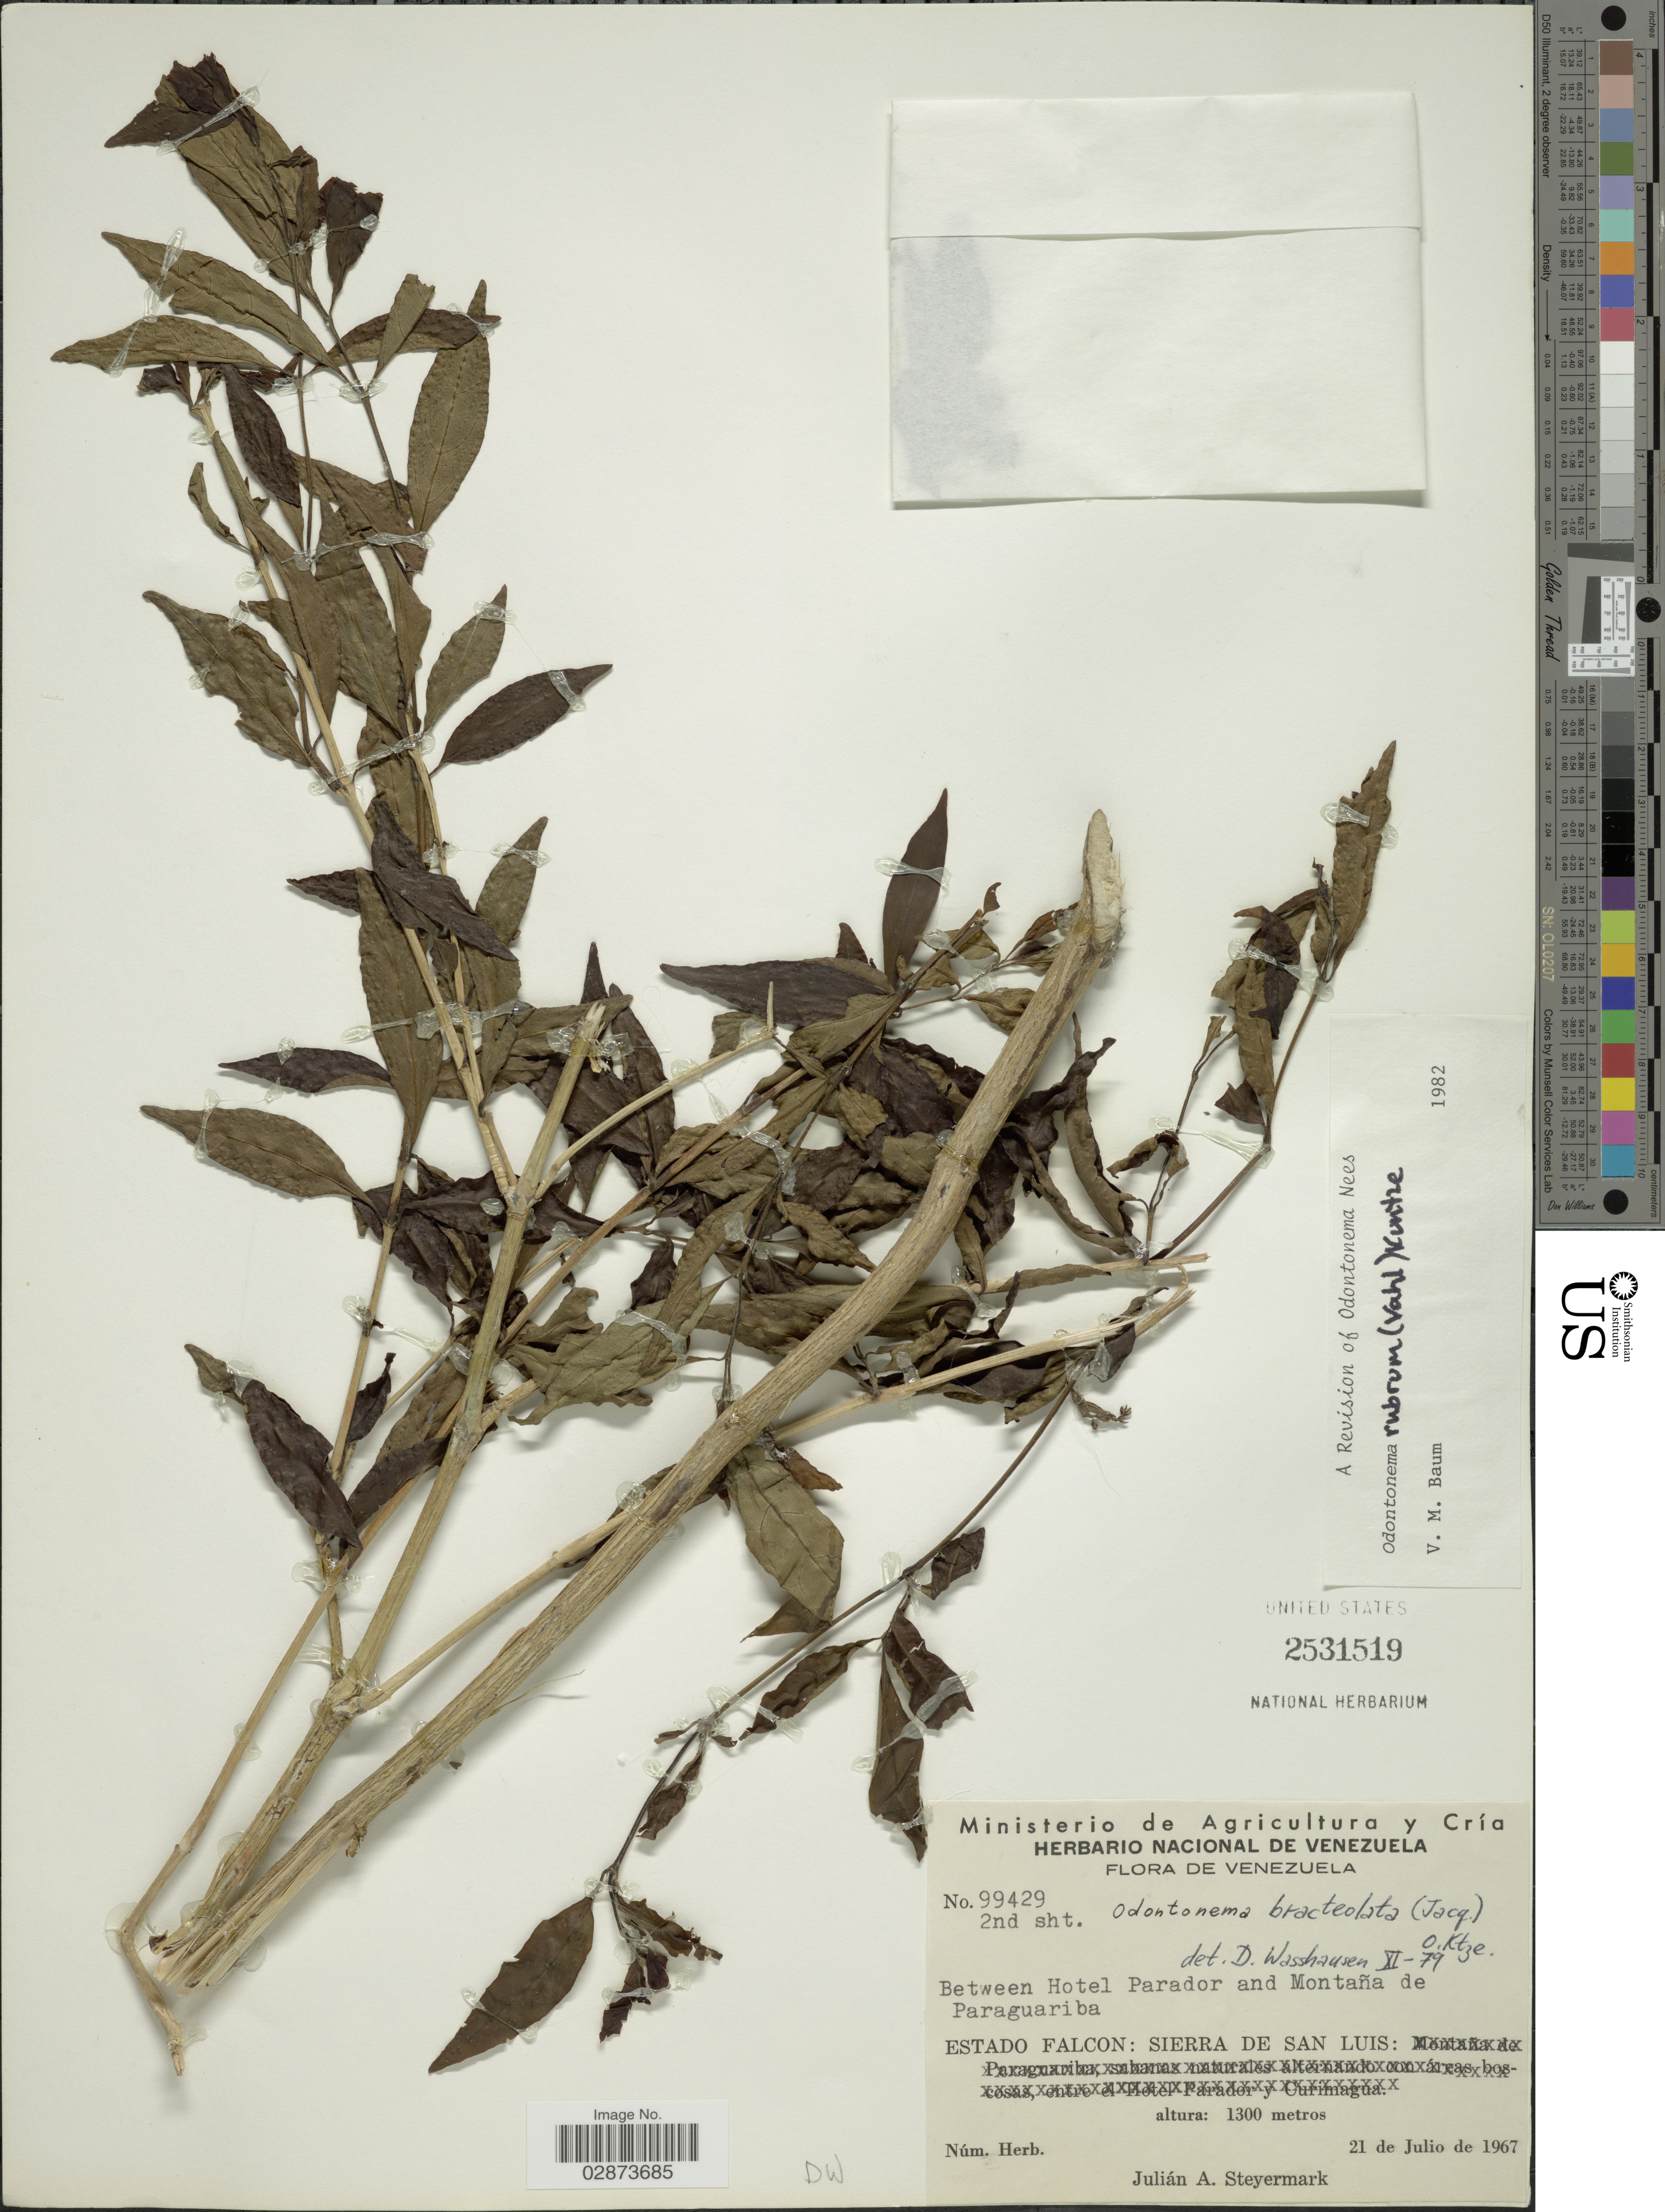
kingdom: Plantae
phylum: Tracheophyta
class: Magnoliopsida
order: Lamiales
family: Acanthaceae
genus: Odontonema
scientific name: Odontonema rubrum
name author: (Vahl) Kuntze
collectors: J. Steyermark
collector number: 99429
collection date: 1967-07-21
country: Venezuela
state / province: Falcón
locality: Between Hotel Parador and Montaña de Paraguariba. Estado Falcon: Sierra de San Luis.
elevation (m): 1300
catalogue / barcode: US 2531519